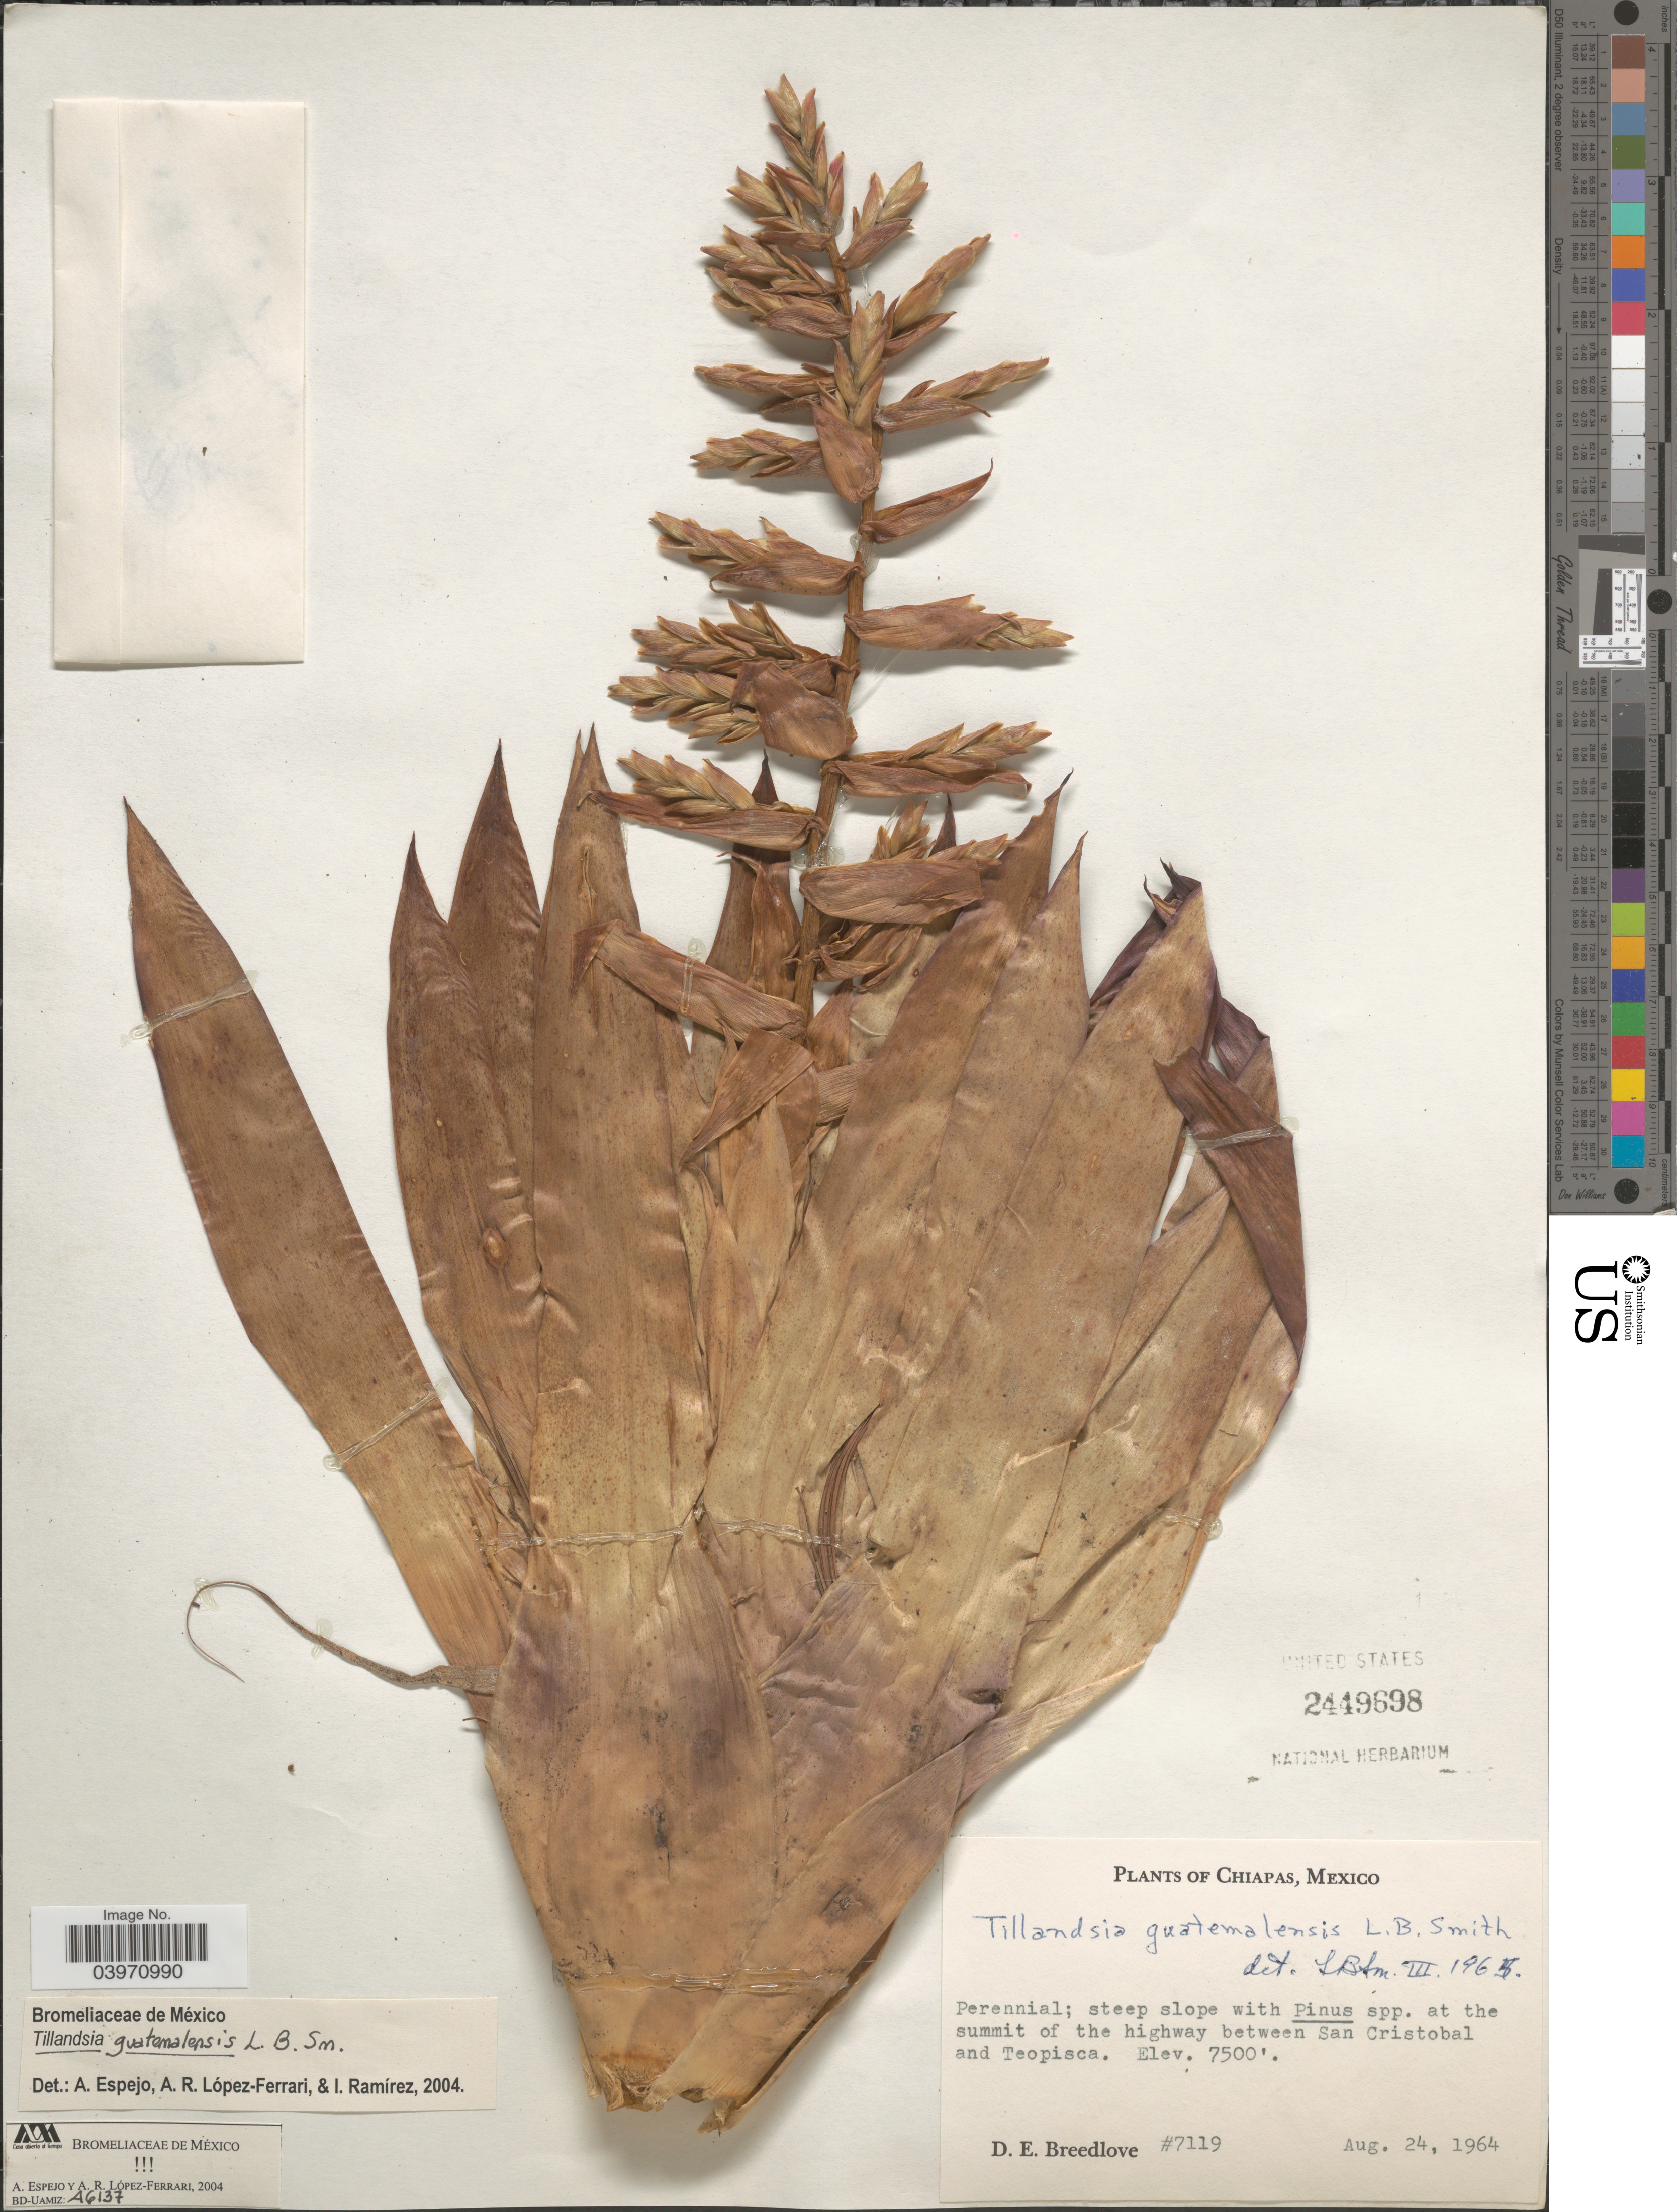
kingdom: Plantae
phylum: Tracheophyta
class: Liliopsida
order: Poales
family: Bromeliaceae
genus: Tillandsia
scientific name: Tillandsia guatemalensis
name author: L.B. Sm.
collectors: D. E. Breedlove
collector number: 7119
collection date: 1964-08-24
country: Mexico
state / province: Chiapas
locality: At the summit of the highway between San Cristobal and Teopisca.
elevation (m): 2286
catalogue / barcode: US 2449698